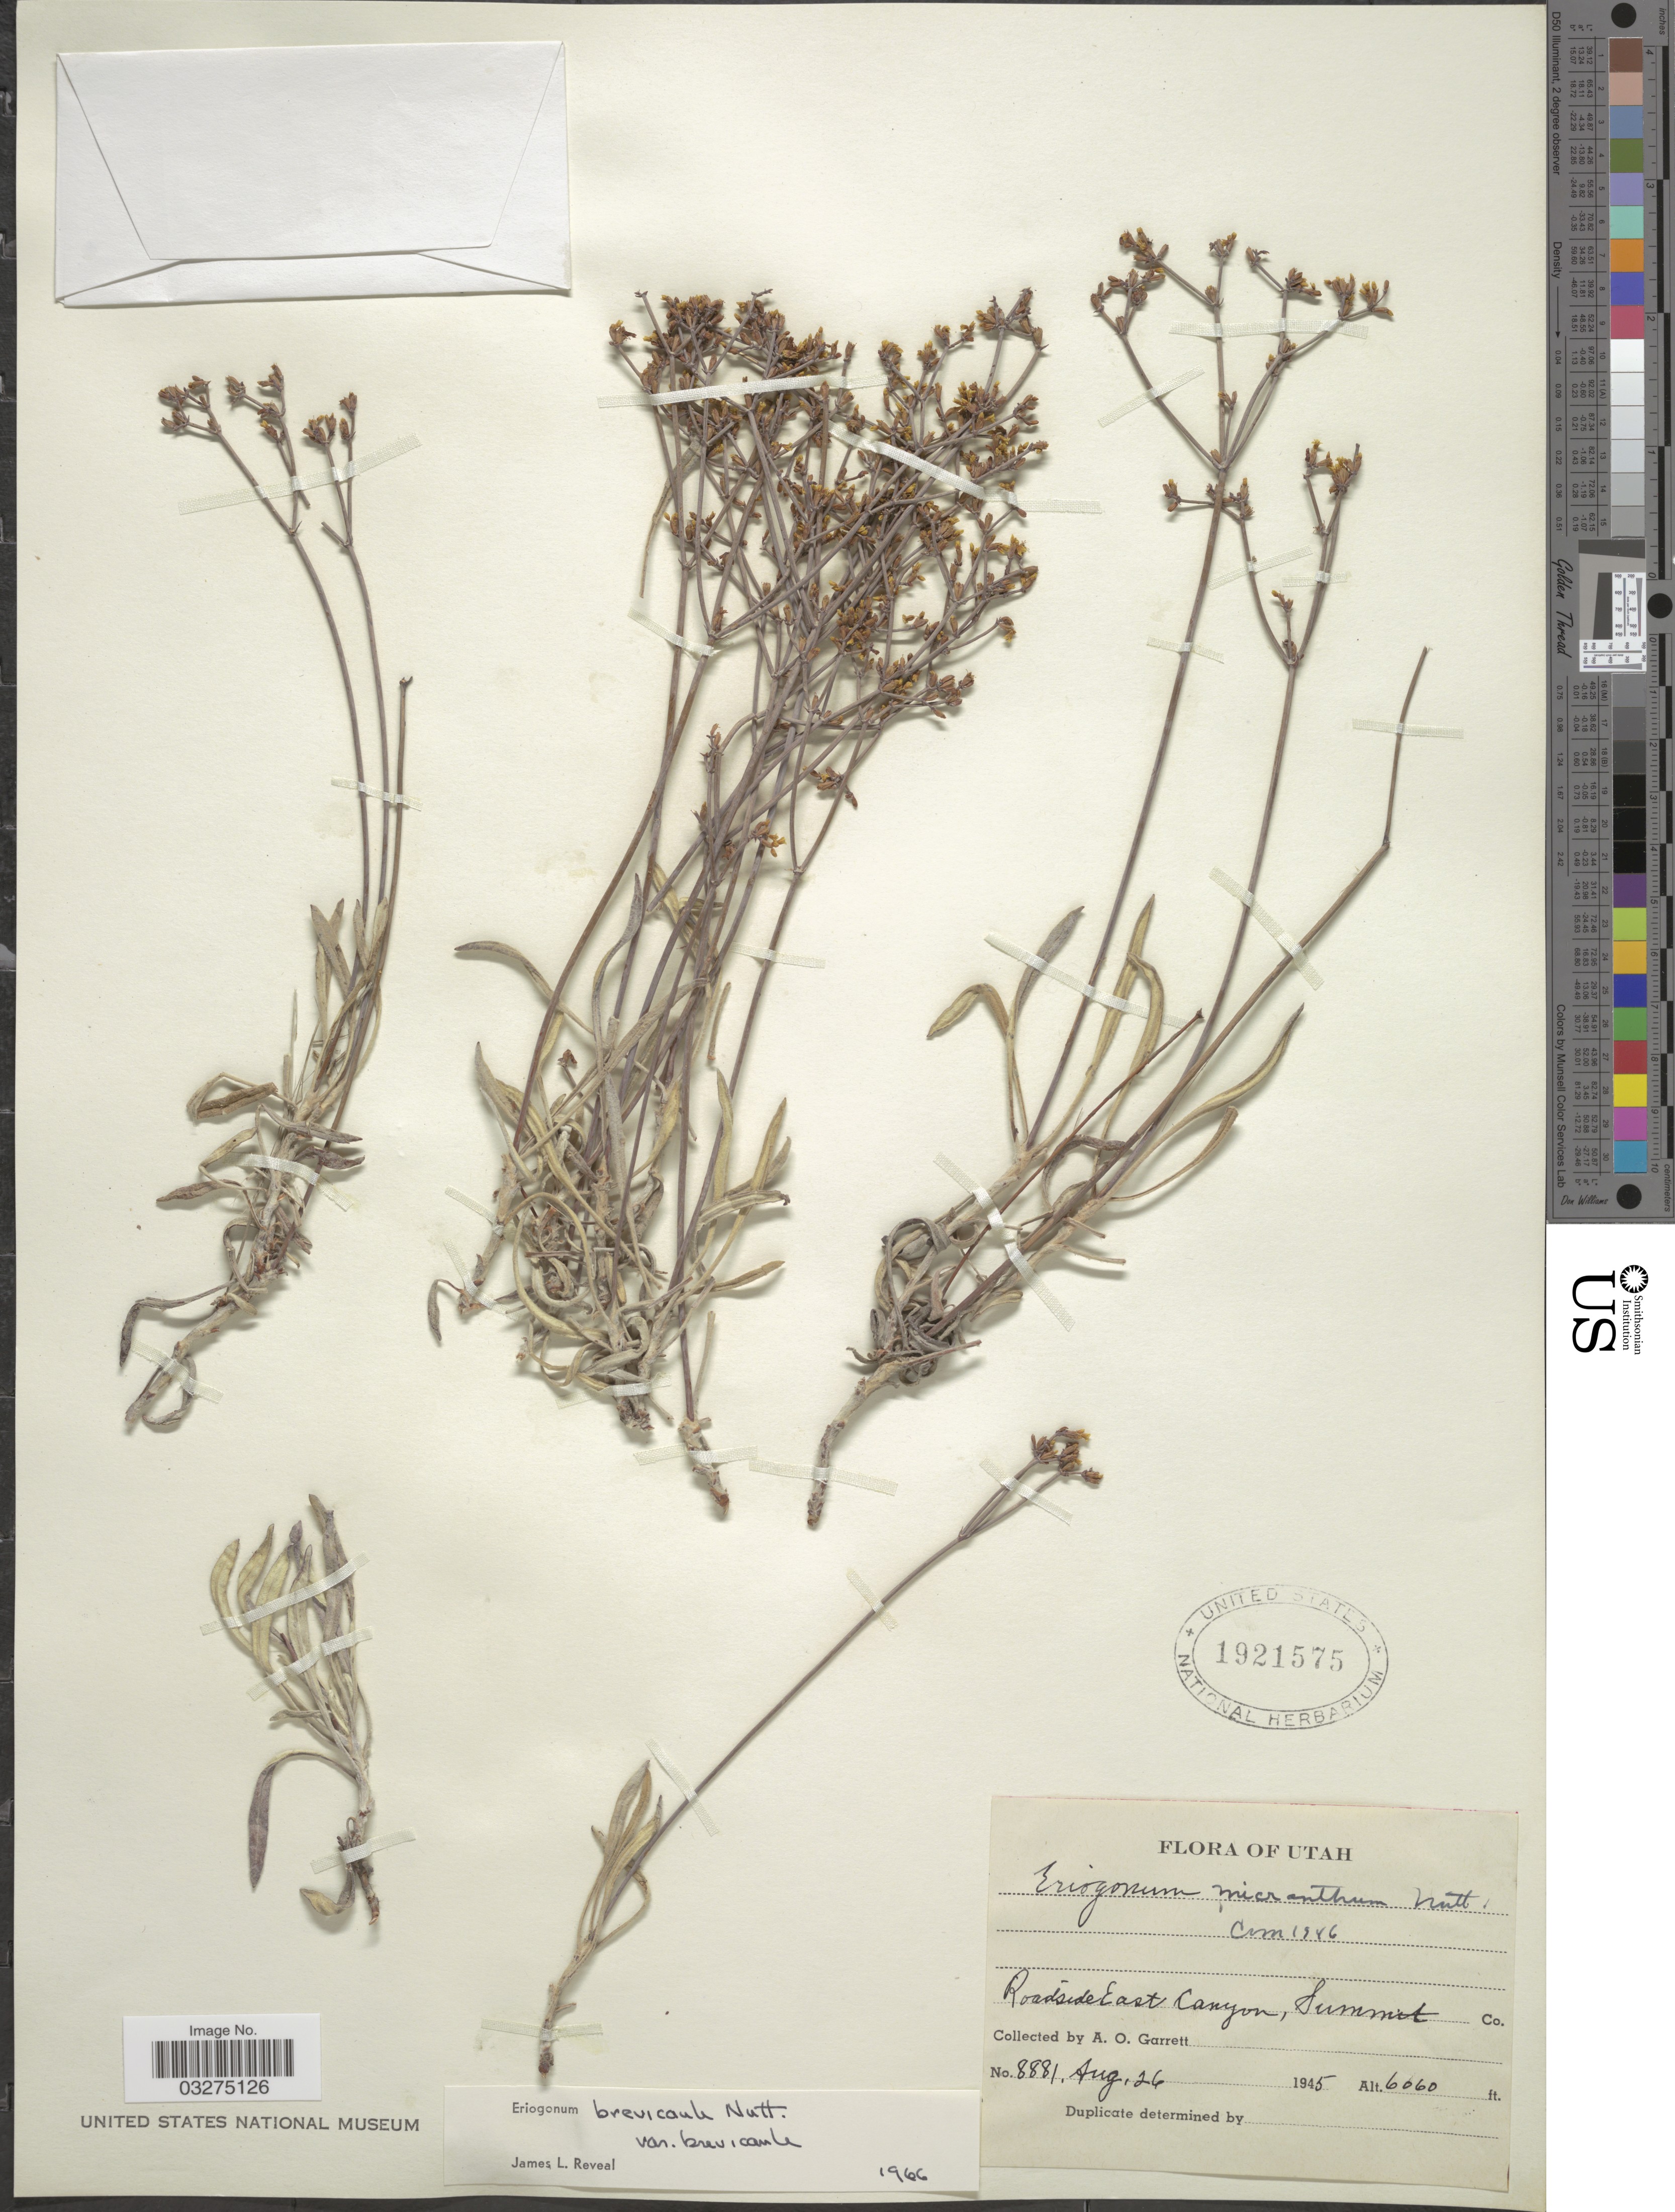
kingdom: Plantae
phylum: Tracheophyta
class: Magnoliopsida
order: Caryophyllales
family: Polygonaceae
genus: Eriogonum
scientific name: Eriogonum brevicaule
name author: Nutt.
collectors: A. O. Garrett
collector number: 8881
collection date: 1945-08-26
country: United States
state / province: Utah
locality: Roadside East Canyon, Summit Co.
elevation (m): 1847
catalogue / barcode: US 1921575